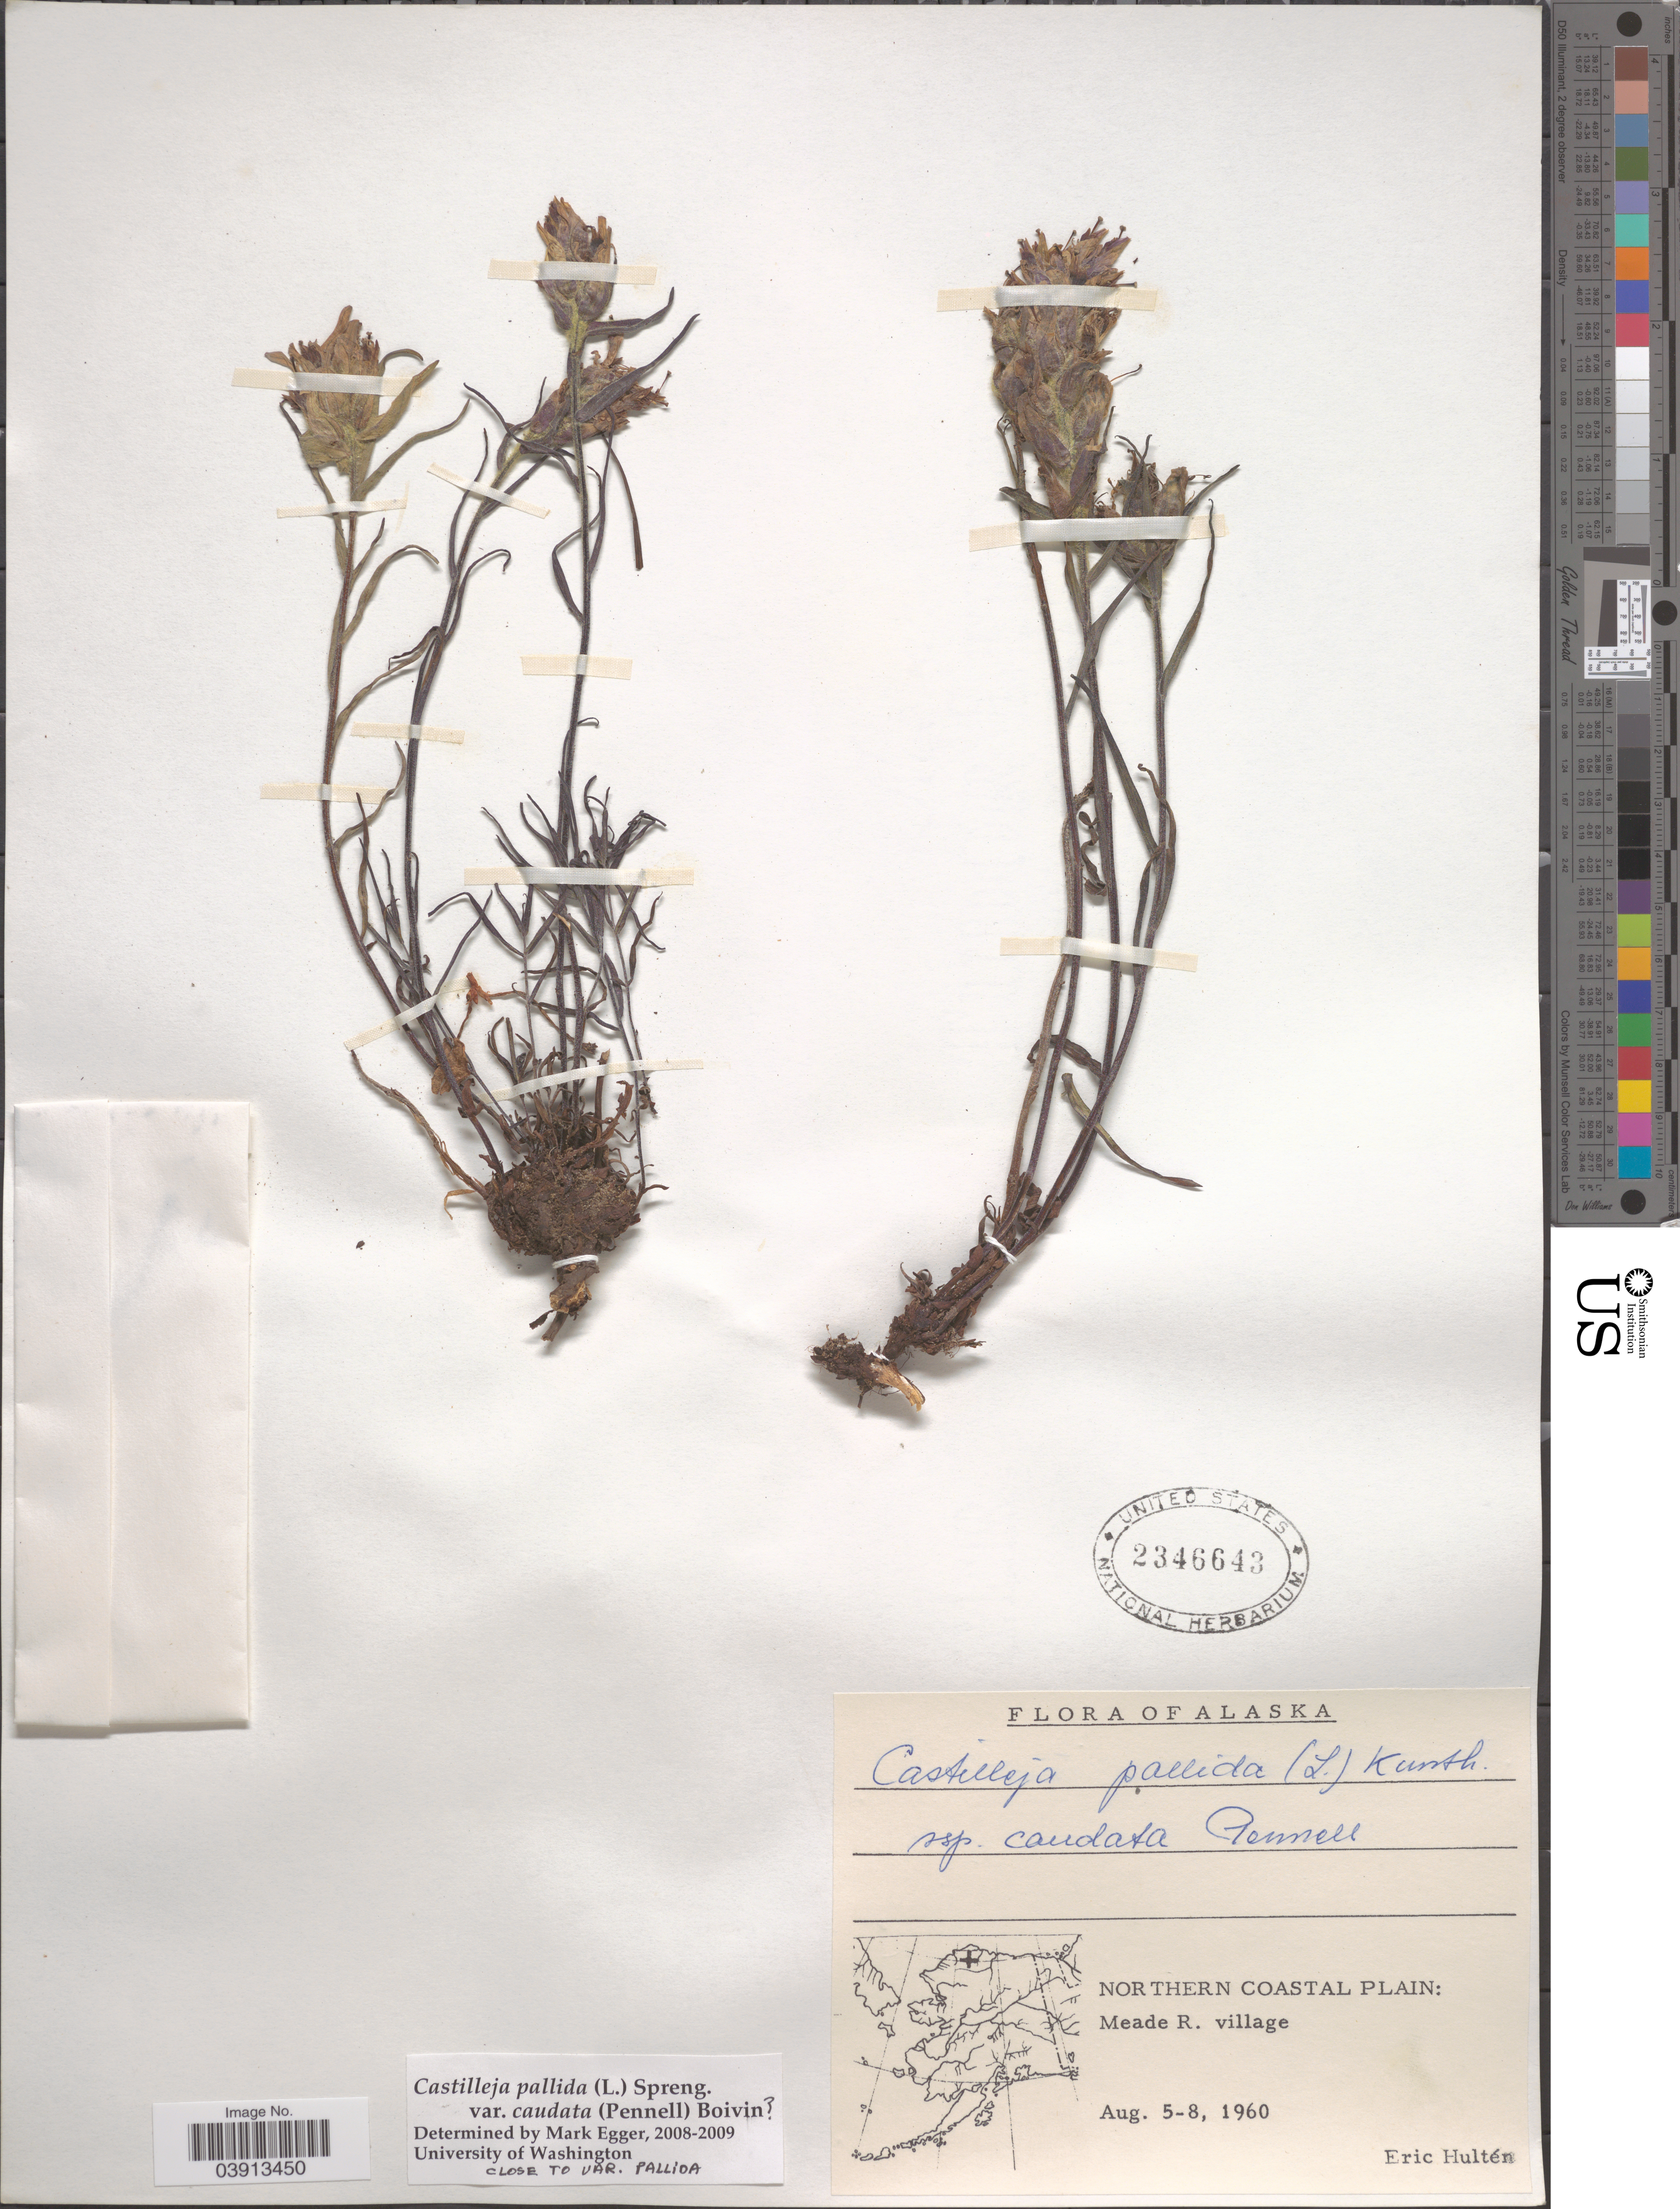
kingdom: Plantae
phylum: Tracheophyta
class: Magnoliopsida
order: Lamiales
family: Orobanchaceae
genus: Castilleja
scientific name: Castilleja pallida var. caudata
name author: (Pennell) B. Boivin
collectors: E. G. Hultén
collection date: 1960-08-05/1960-08-08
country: United States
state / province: Alaska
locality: Northern Coastal Plain: Meade R. village.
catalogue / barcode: US 2346643